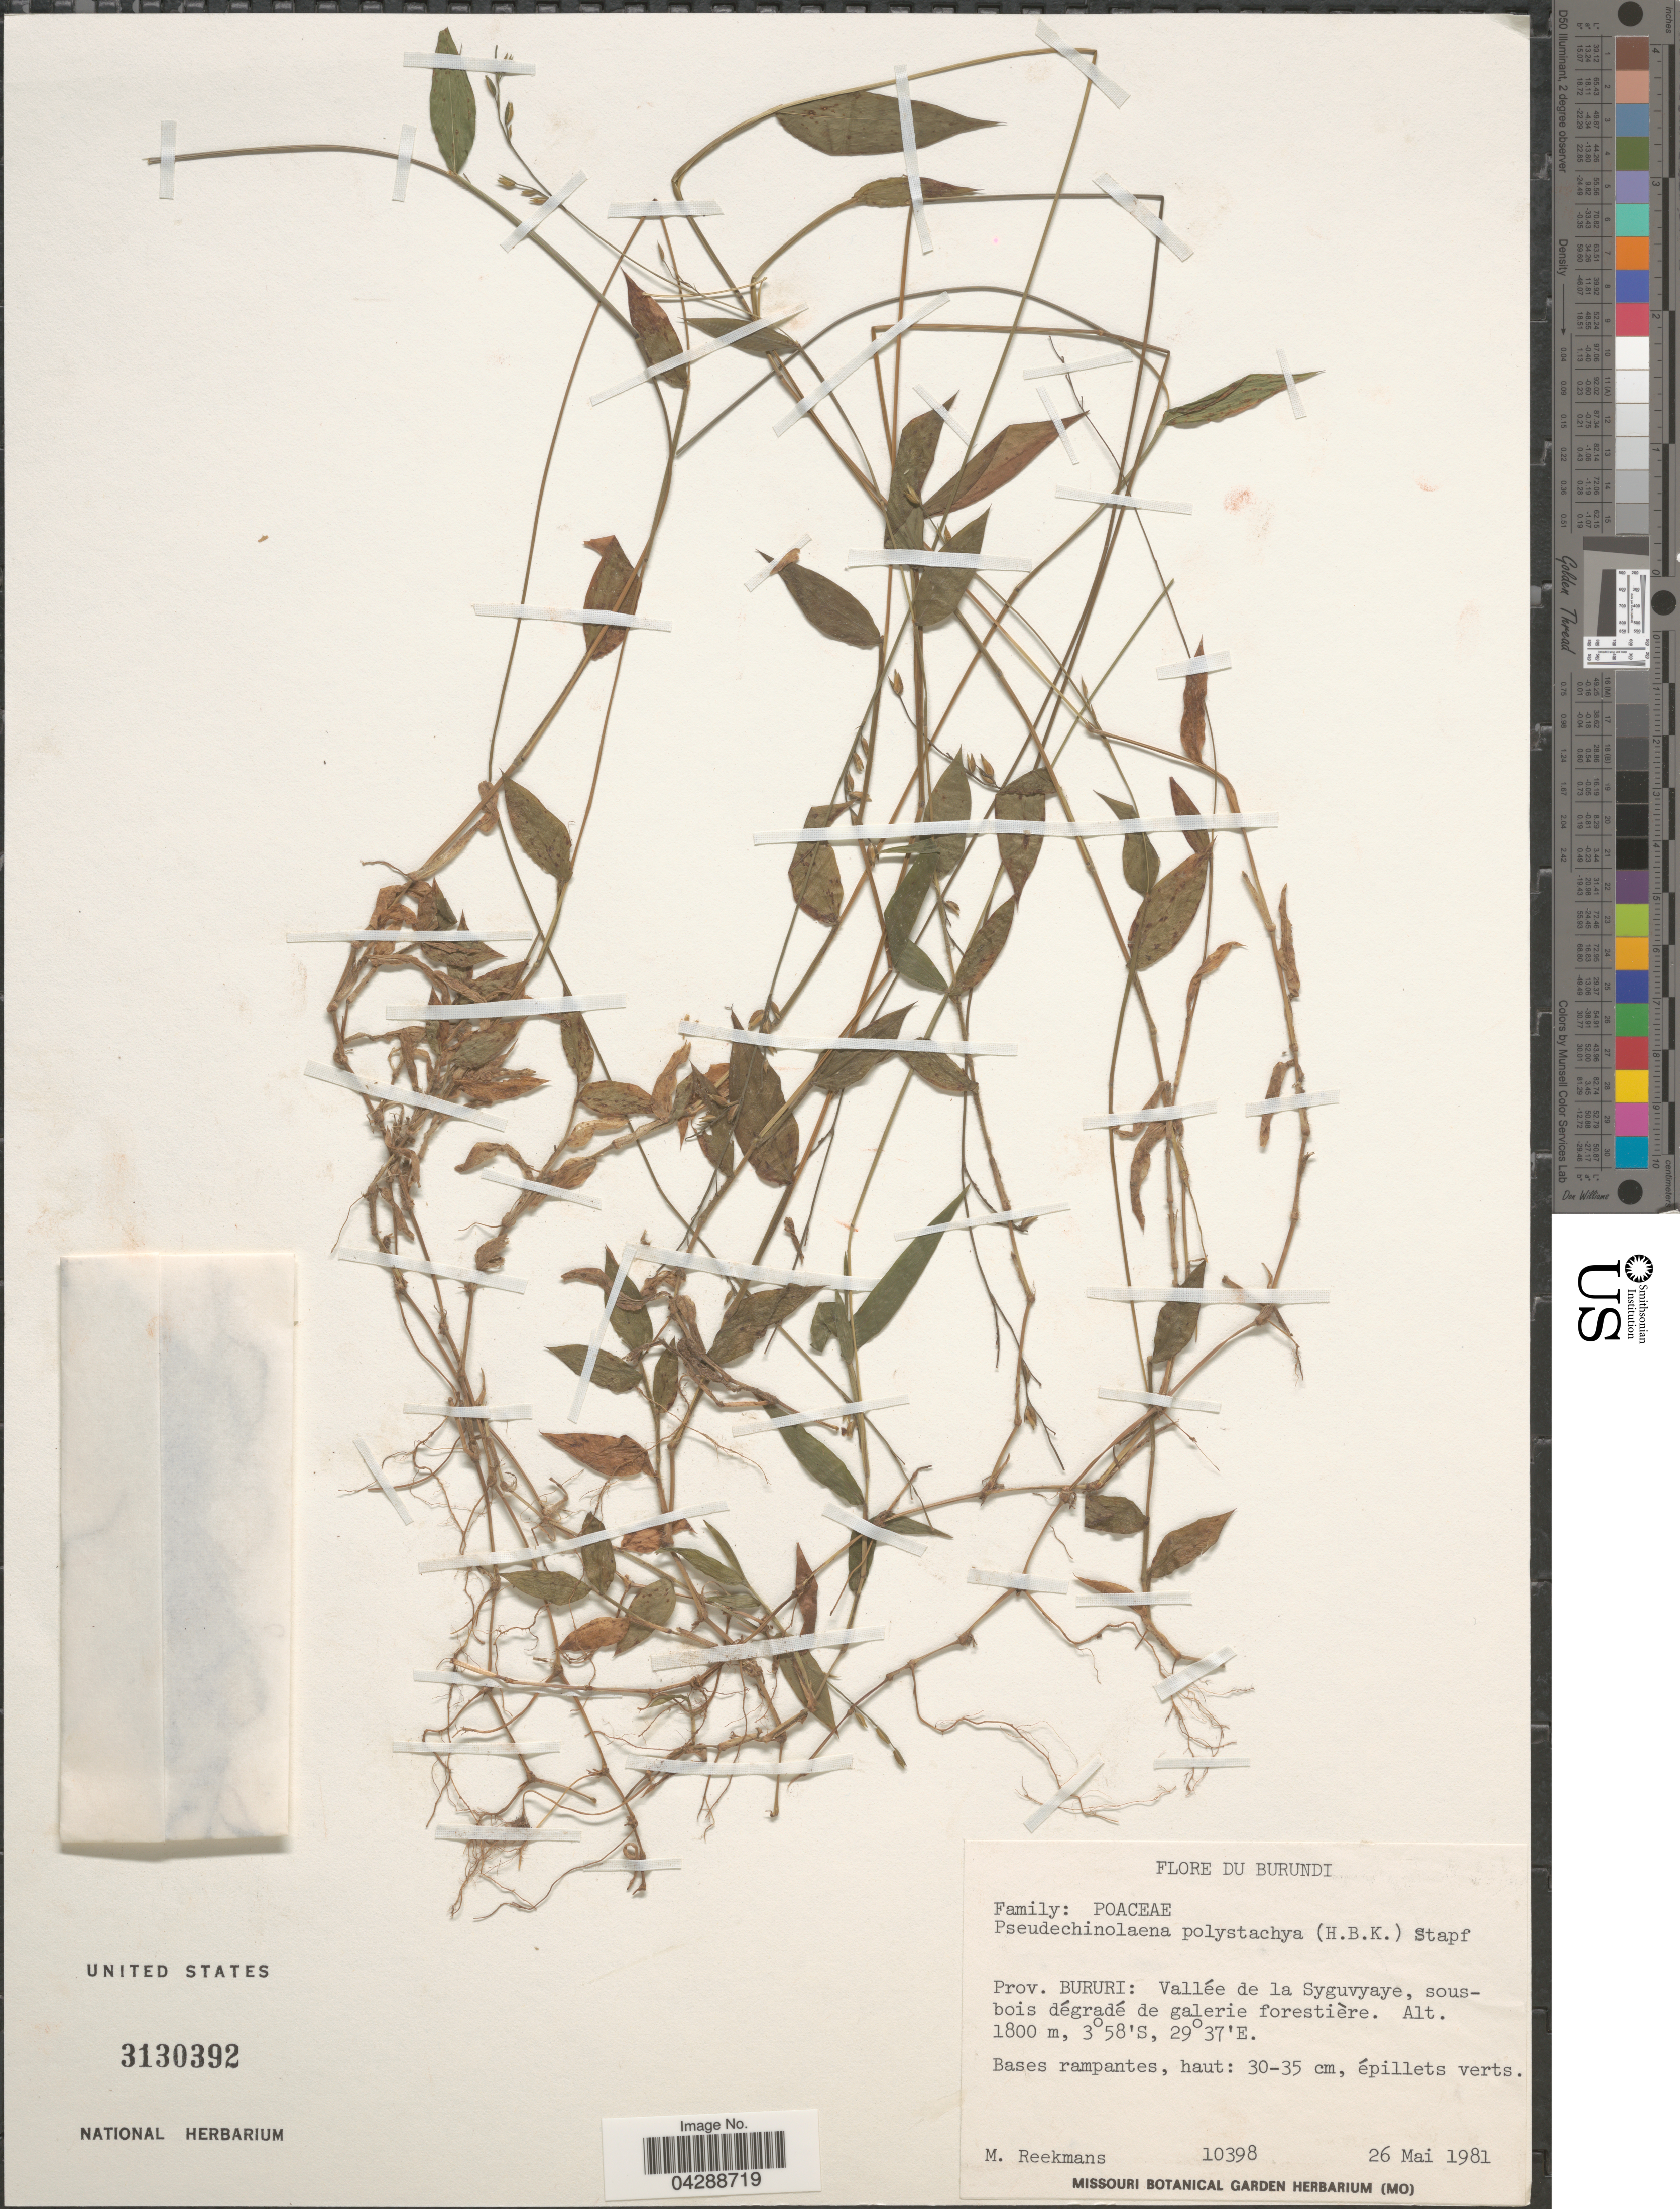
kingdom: Plantae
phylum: Tracheophyta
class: Liliopsida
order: Poales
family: Poaceae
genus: Pseudechinolaena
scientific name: Pseudechinolaena polystachya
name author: (Kunth) Stapf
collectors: M. Reekmans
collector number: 10398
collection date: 1981-05-26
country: Burundi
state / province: Bururi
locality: Vallée de la Syguvyaye, sousbois dégradé de galerie forestière.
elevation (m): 1800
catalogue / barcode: US 3130392